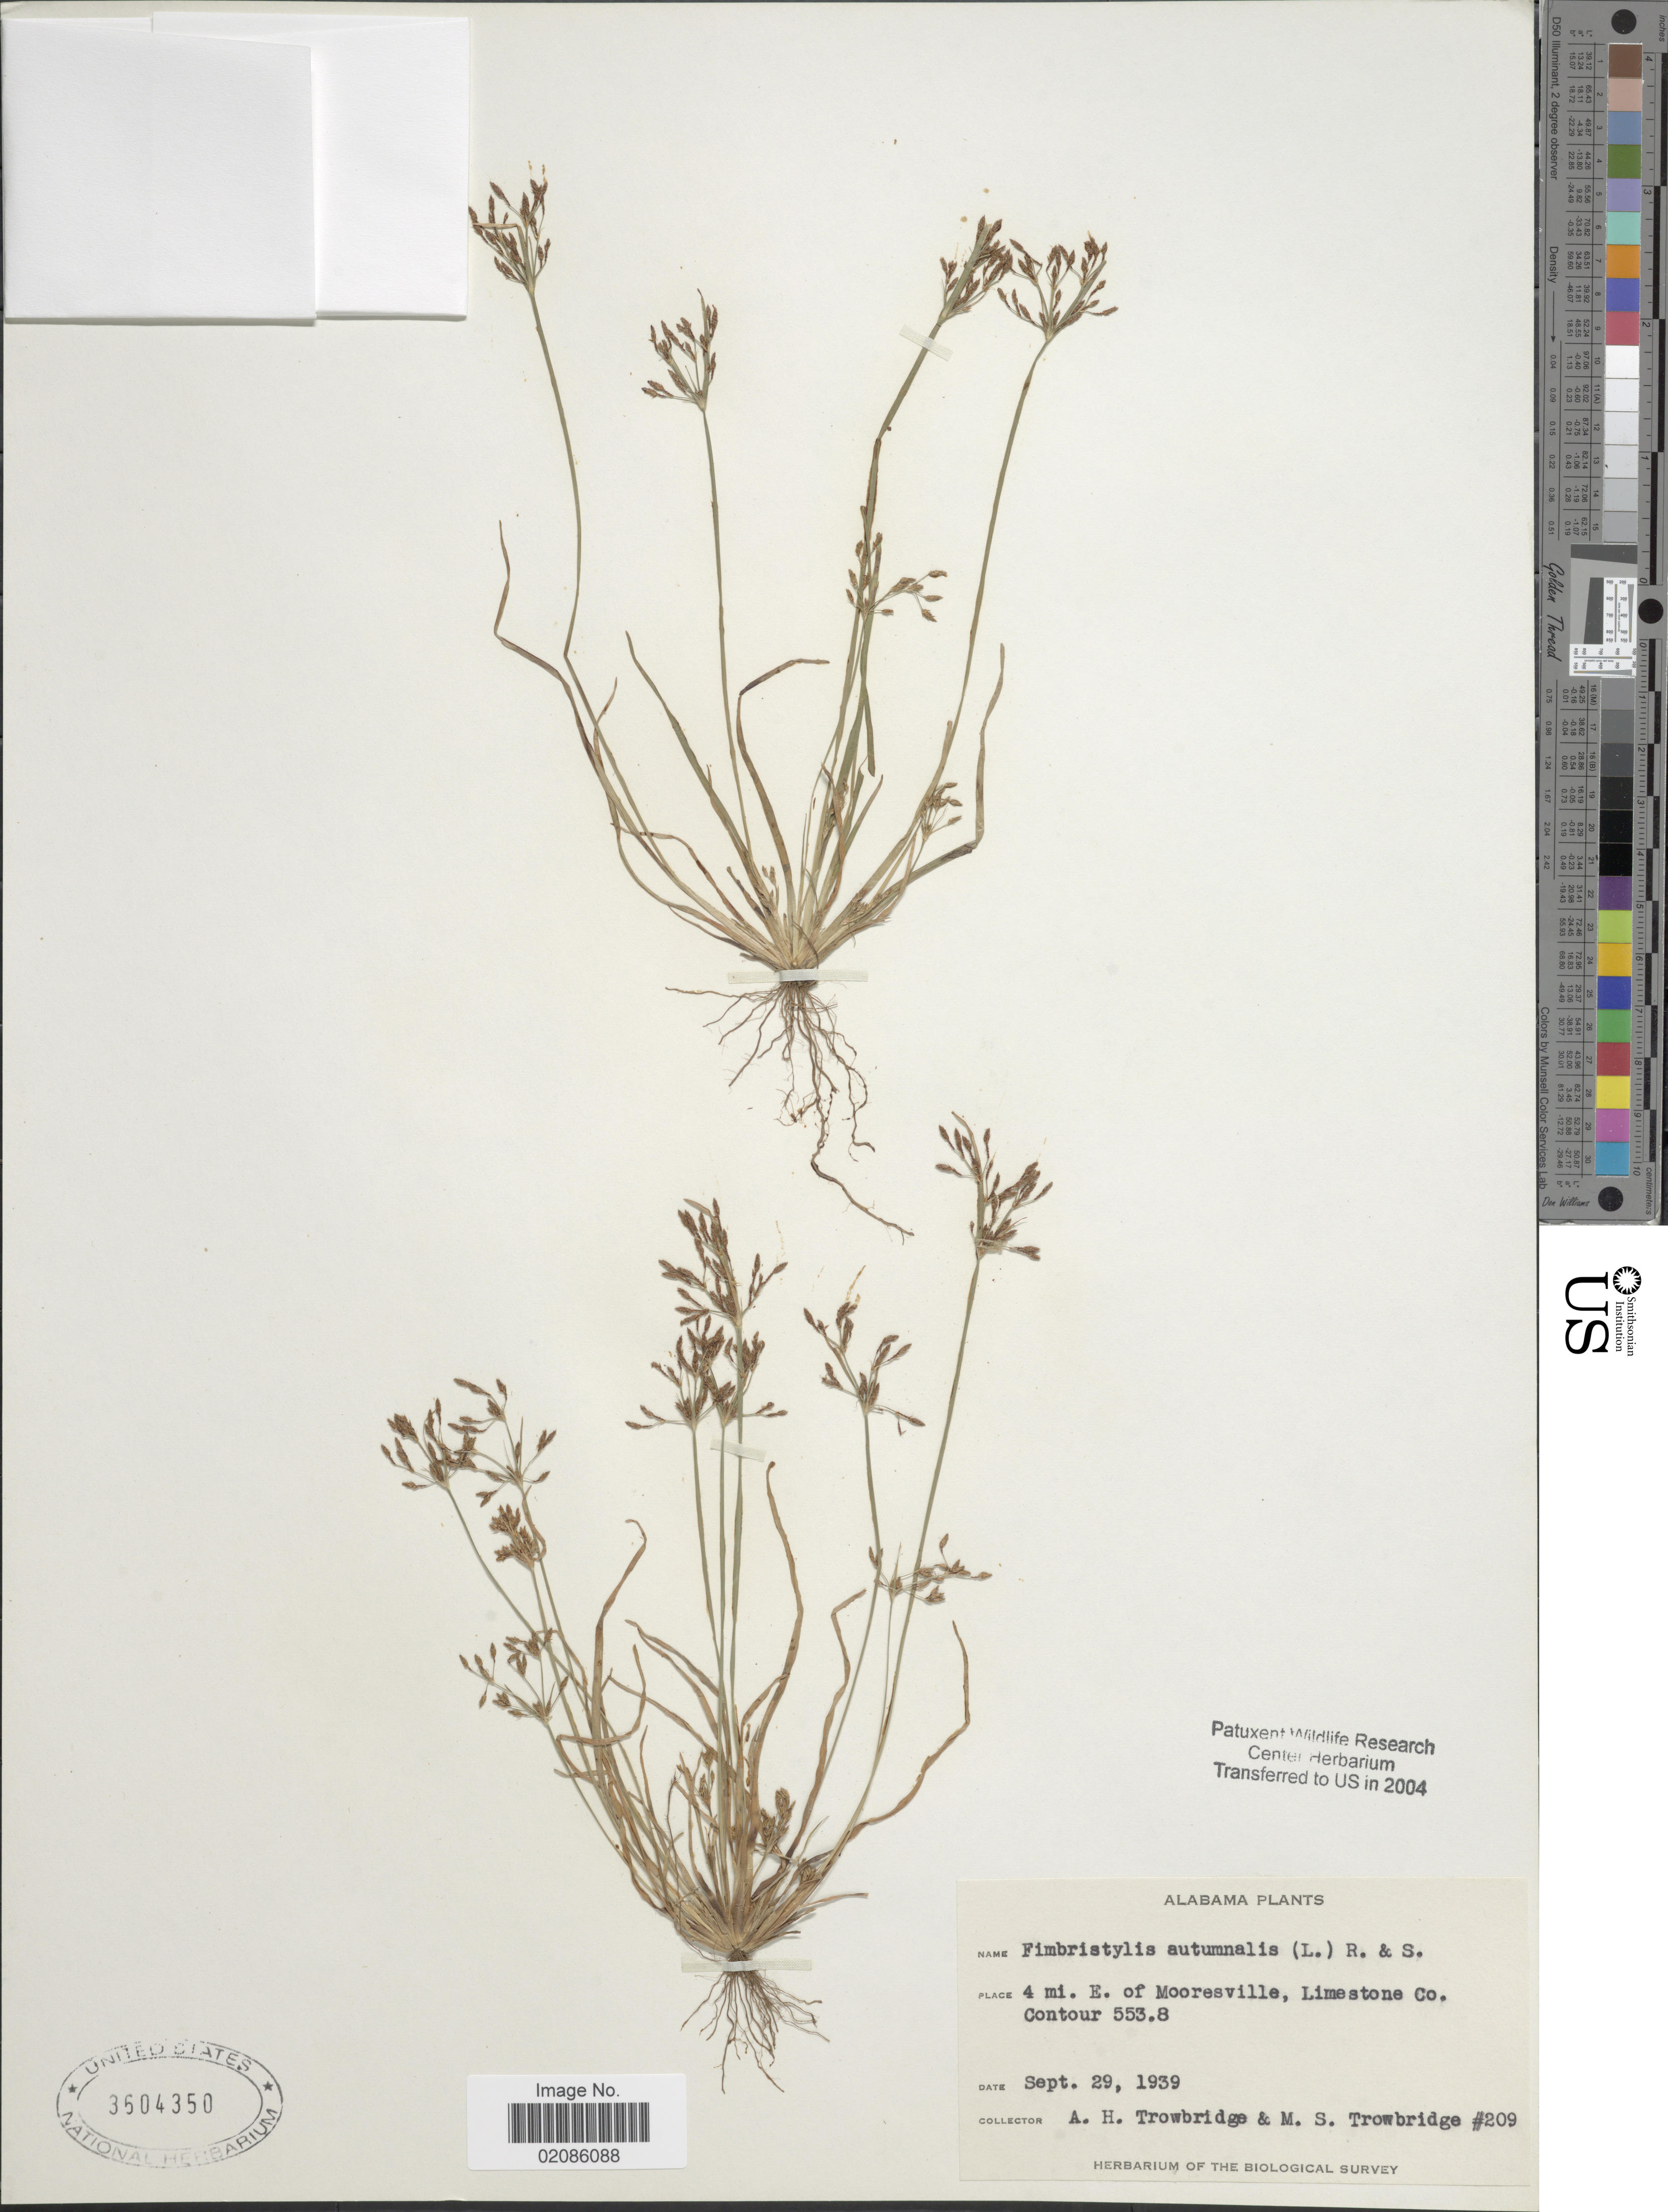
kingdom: Plantae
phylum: Tracheophyta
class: Liliopsida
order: Poales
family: Cyperaceae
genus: Fimbristylis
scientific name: Fimbristylis autumnalis (L.) Roem. & Schult.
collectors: A. H. Trowbridge & M. Trowbridge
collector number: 209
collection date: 1939-09-29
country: United States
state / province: Alabama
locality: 4 mi. E. of Mooresville, Limestone Co. Contour 553.8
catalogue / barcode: US 3604350